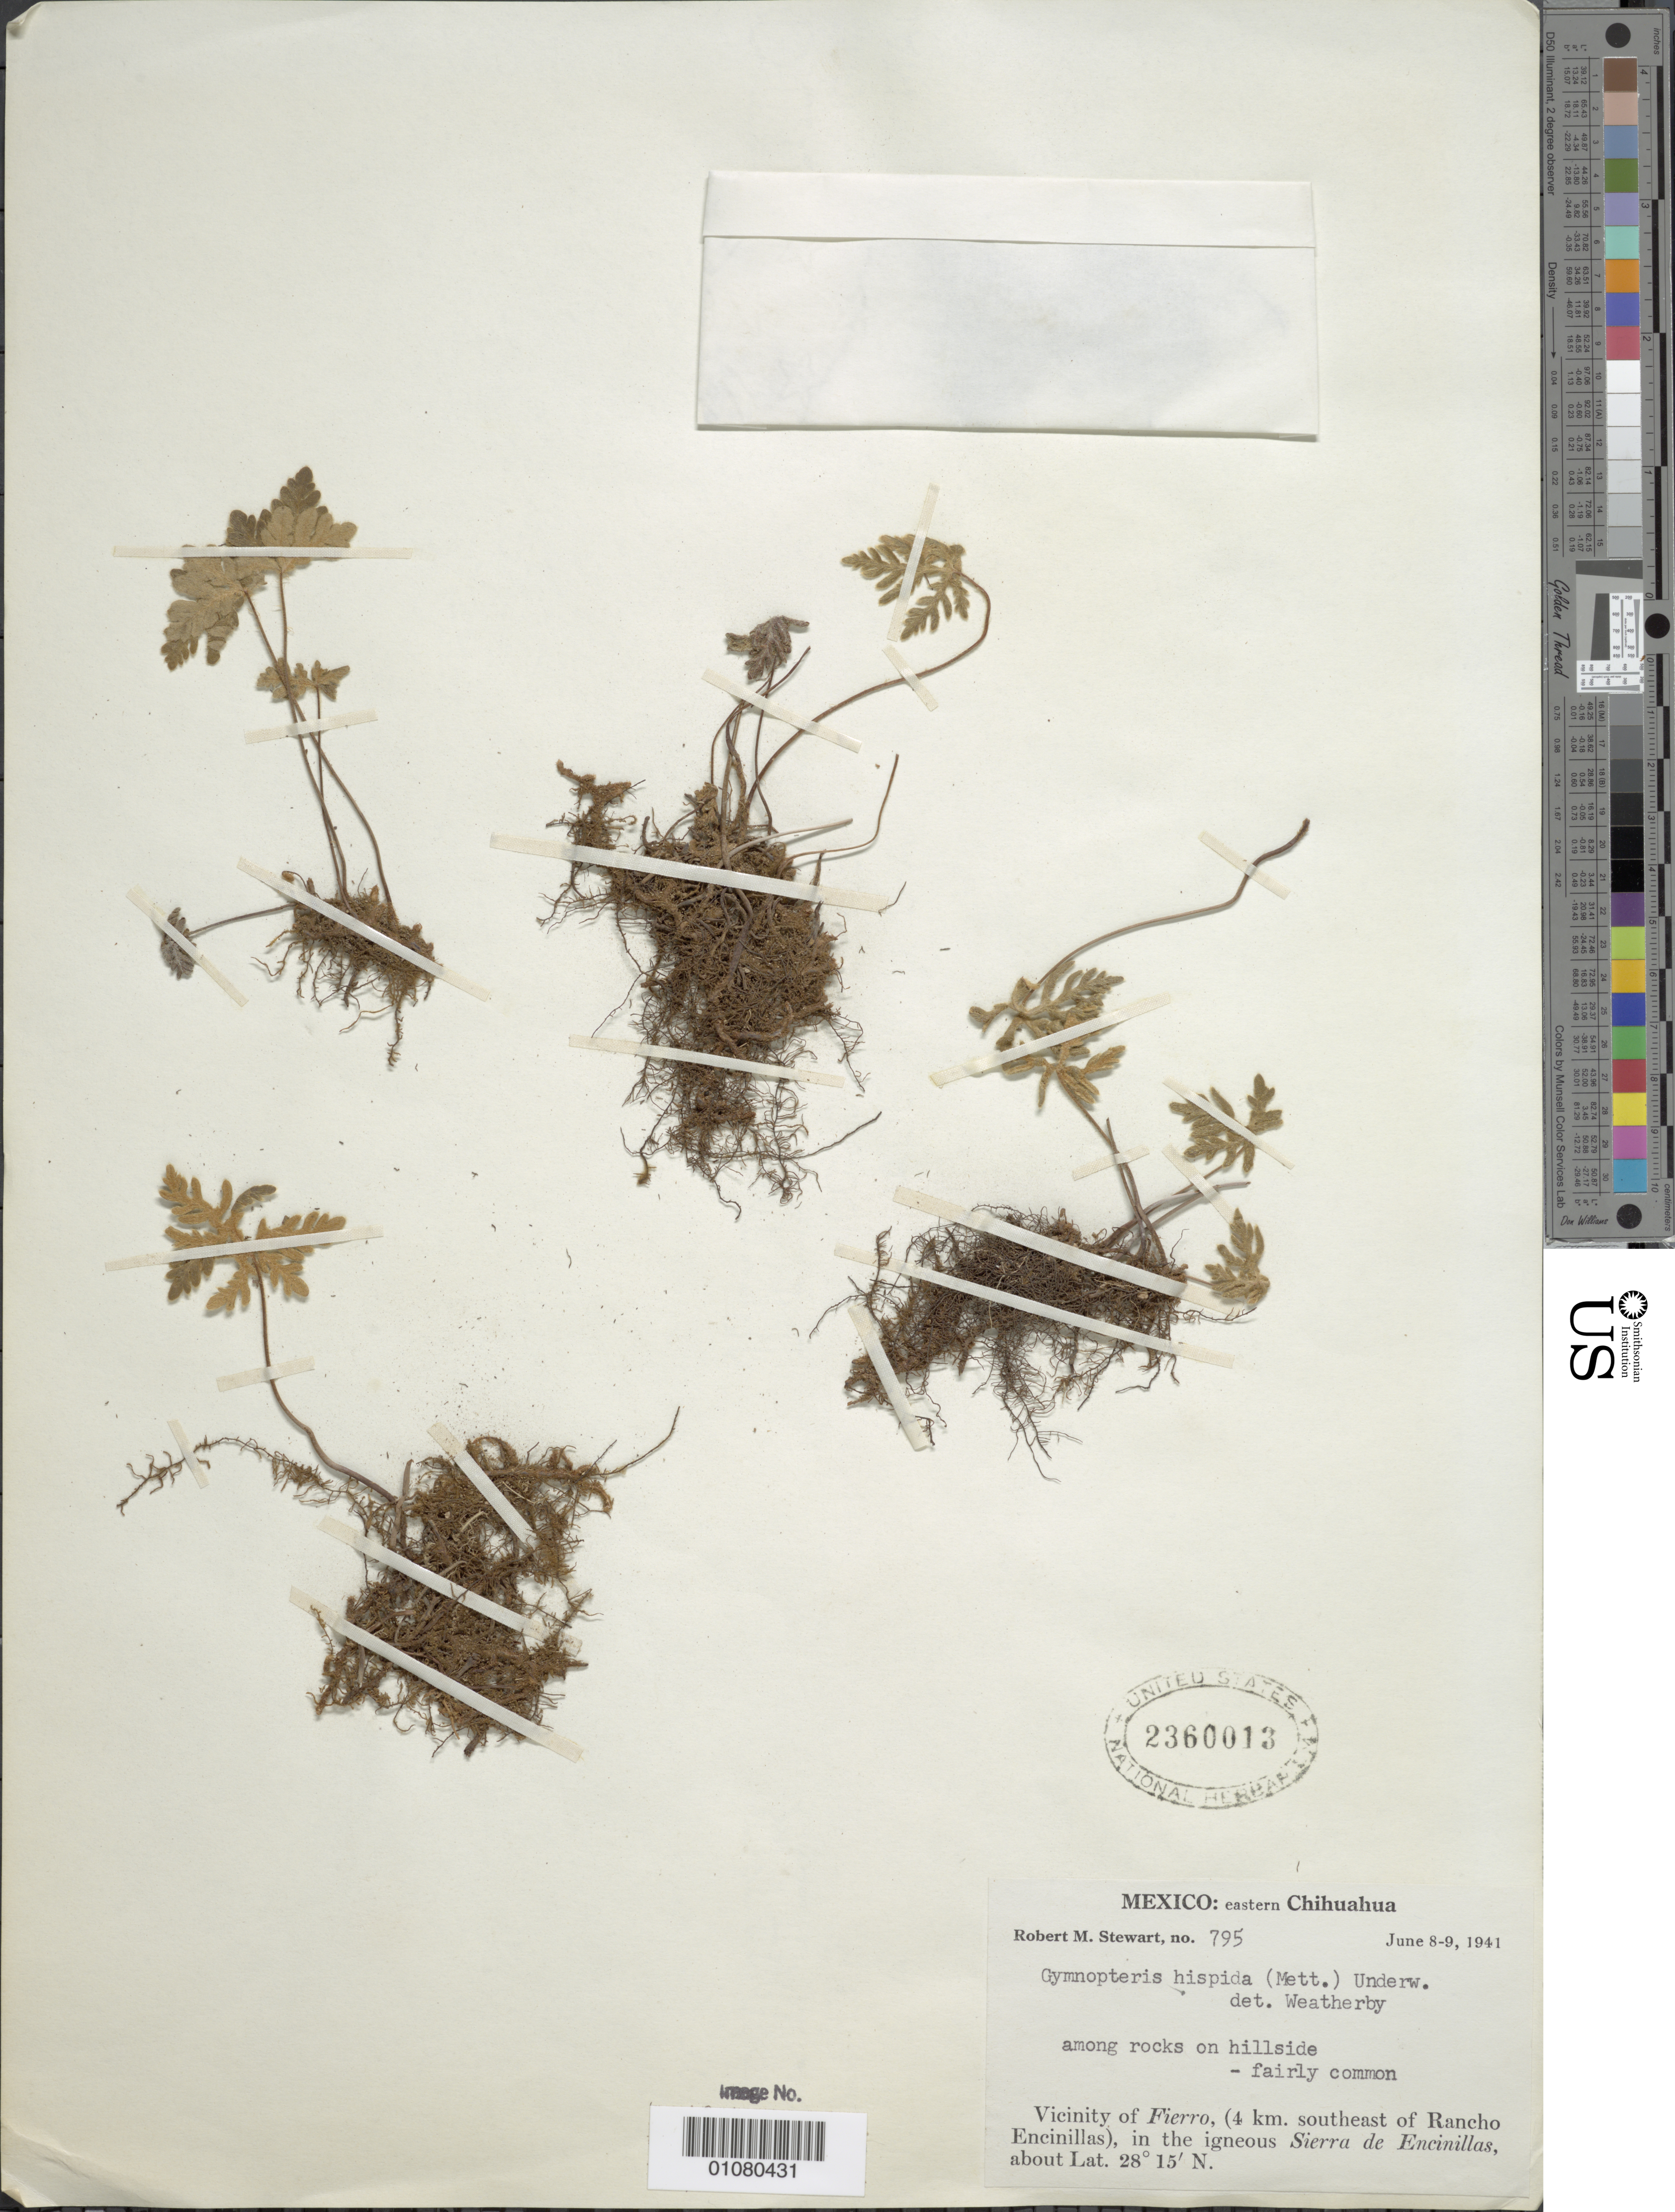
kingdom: Plantae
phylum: Tracheophyta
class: Polypodiopsida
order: Polypodiales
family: Pteridaceae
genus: Bommeria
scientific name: Bommeria hispida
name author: (Mett. ex Kuhn) Underw.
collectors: R. M. Stewart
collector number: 795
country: Mexico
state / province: Chihuahua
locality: Fierro, SE of Rancho Encinillas, Sierra de Encinillas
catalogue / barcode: US 2360013